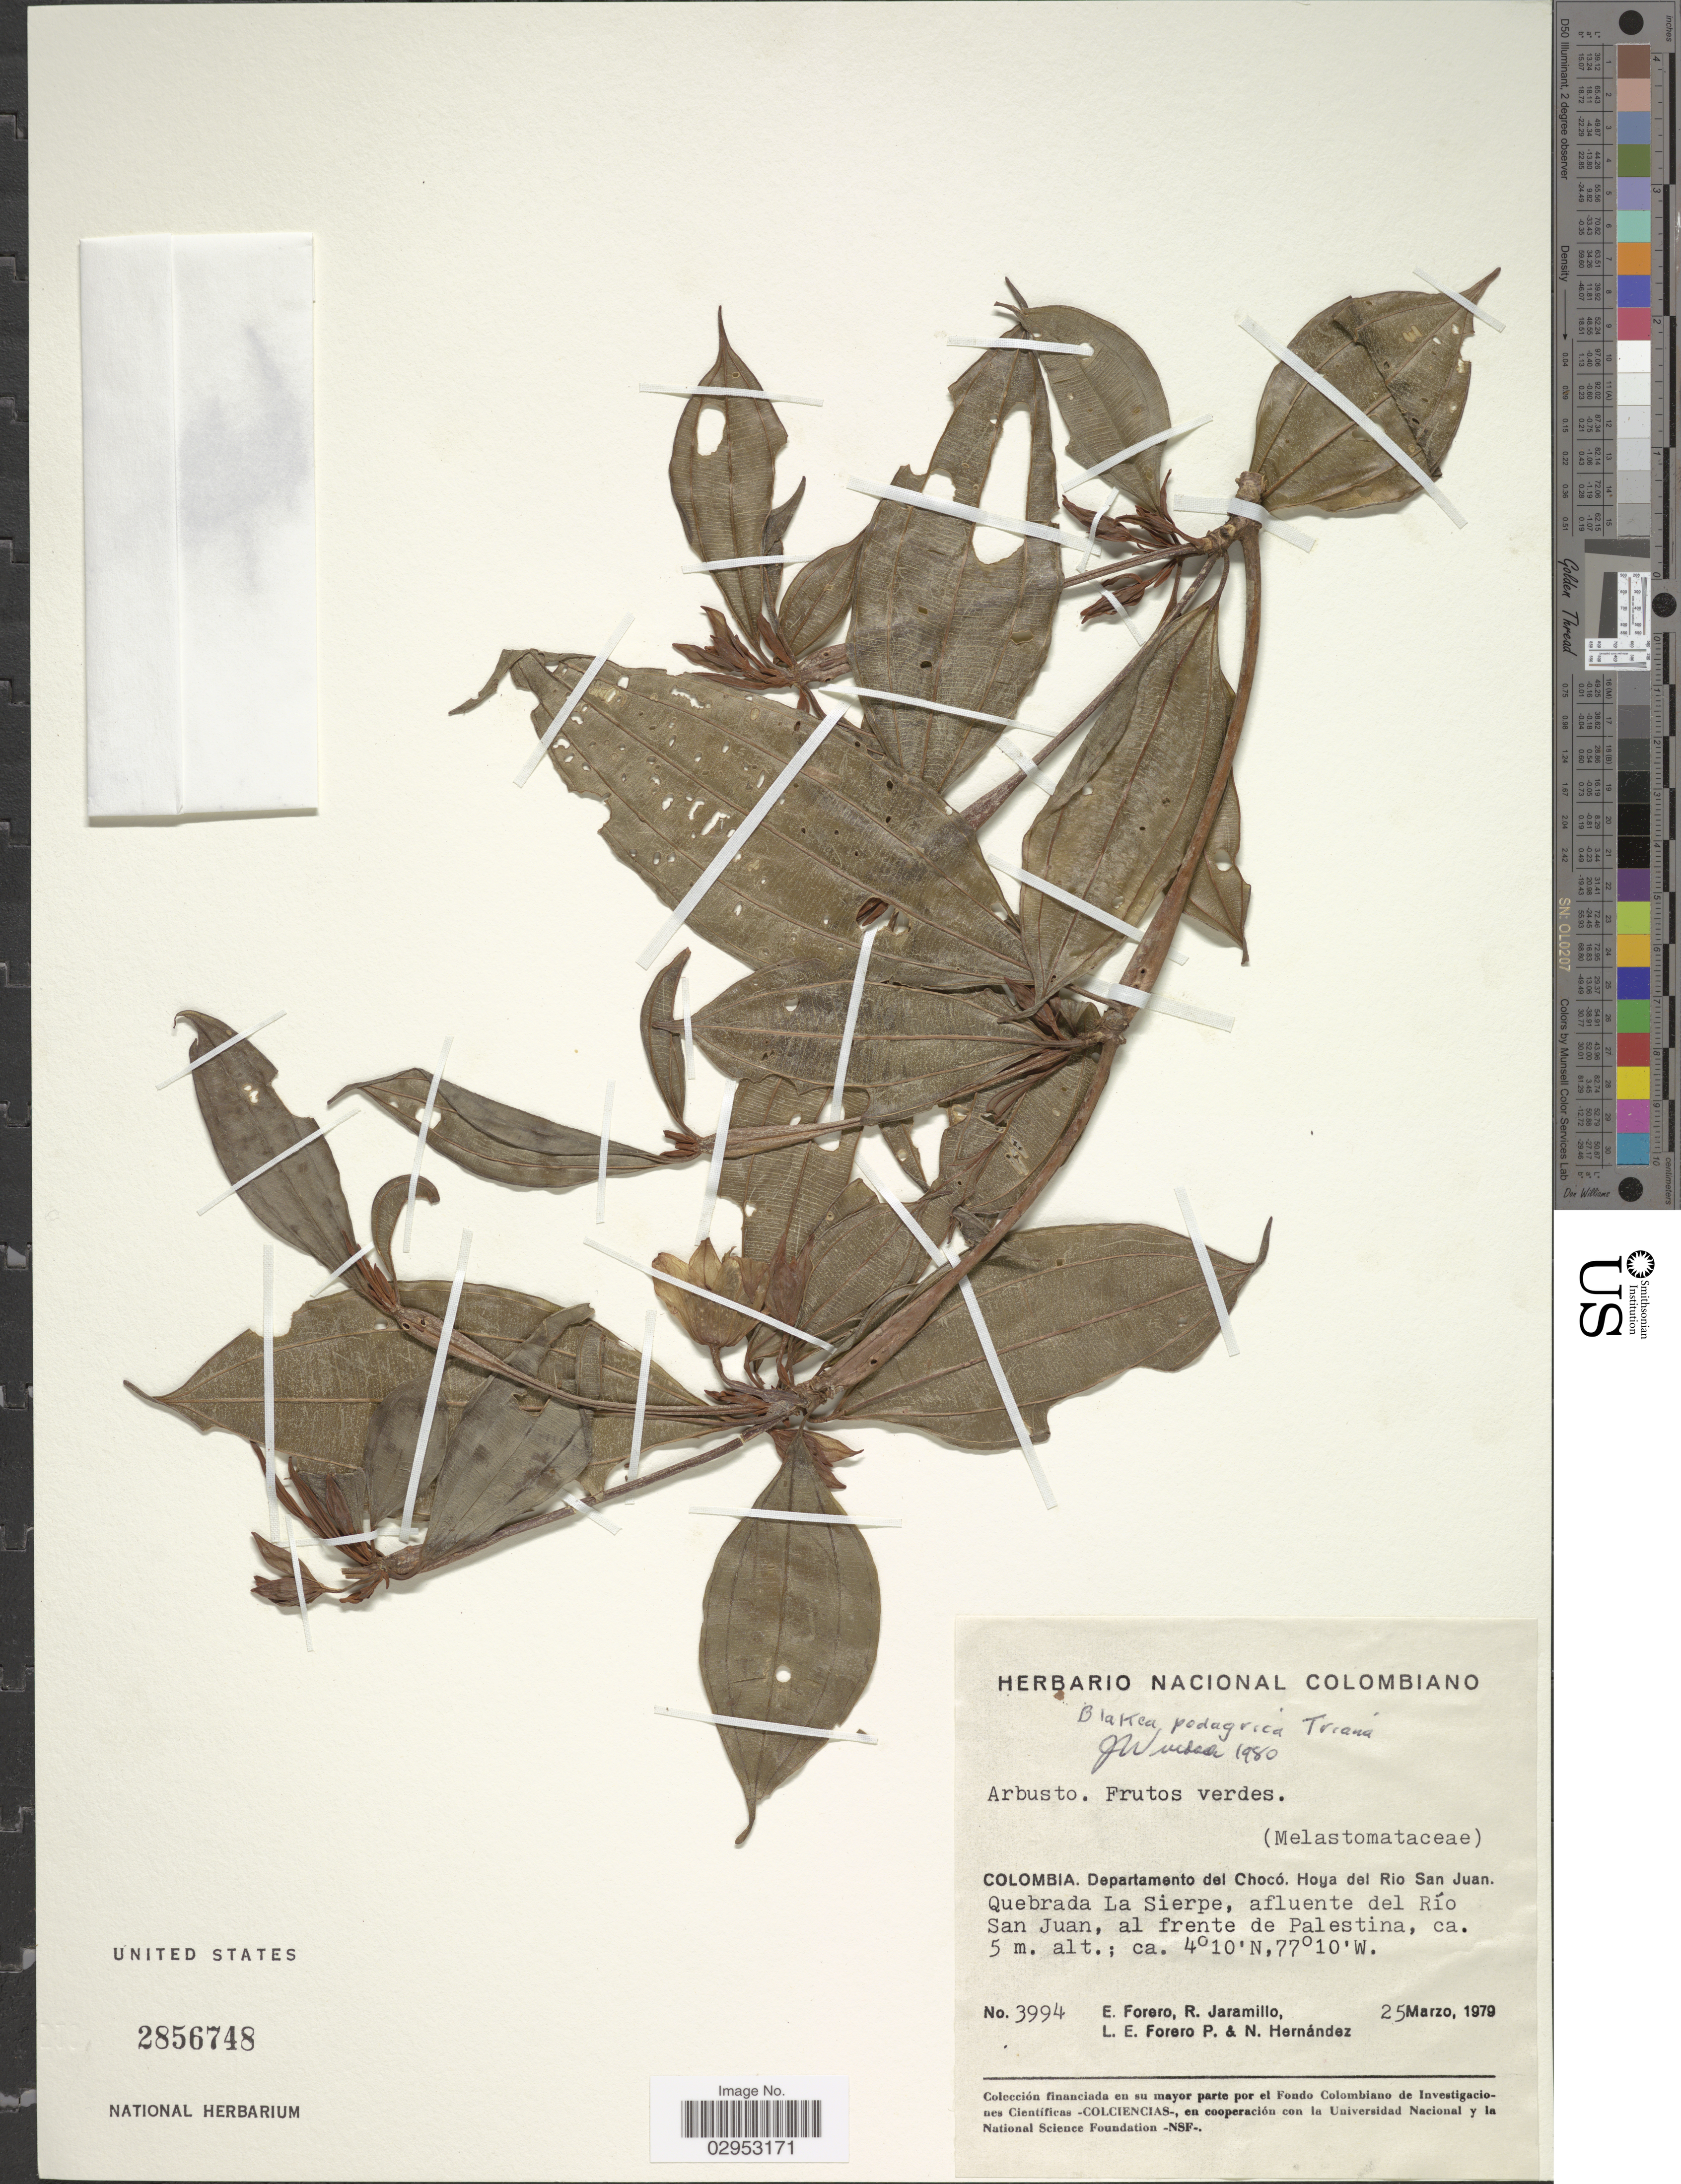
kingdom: Plantae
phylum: Tracheophyta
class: Magnoliopsida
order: Myrtales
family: Melastomataceae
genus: Blakea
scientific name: Blakea podagrica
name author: Triana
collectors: E. Forero, R. Jaramillo, L. E. Forero & N. Hernandez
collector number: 3994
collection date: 1979-03-25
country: Colombia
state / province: Chocó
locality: Departamento del Chocó. Hoya del Rio San Juan. Quebrada La Sierpe, afluente del Río San Juan, al frente de Palestina.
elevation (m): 5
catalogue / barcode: US 2856748